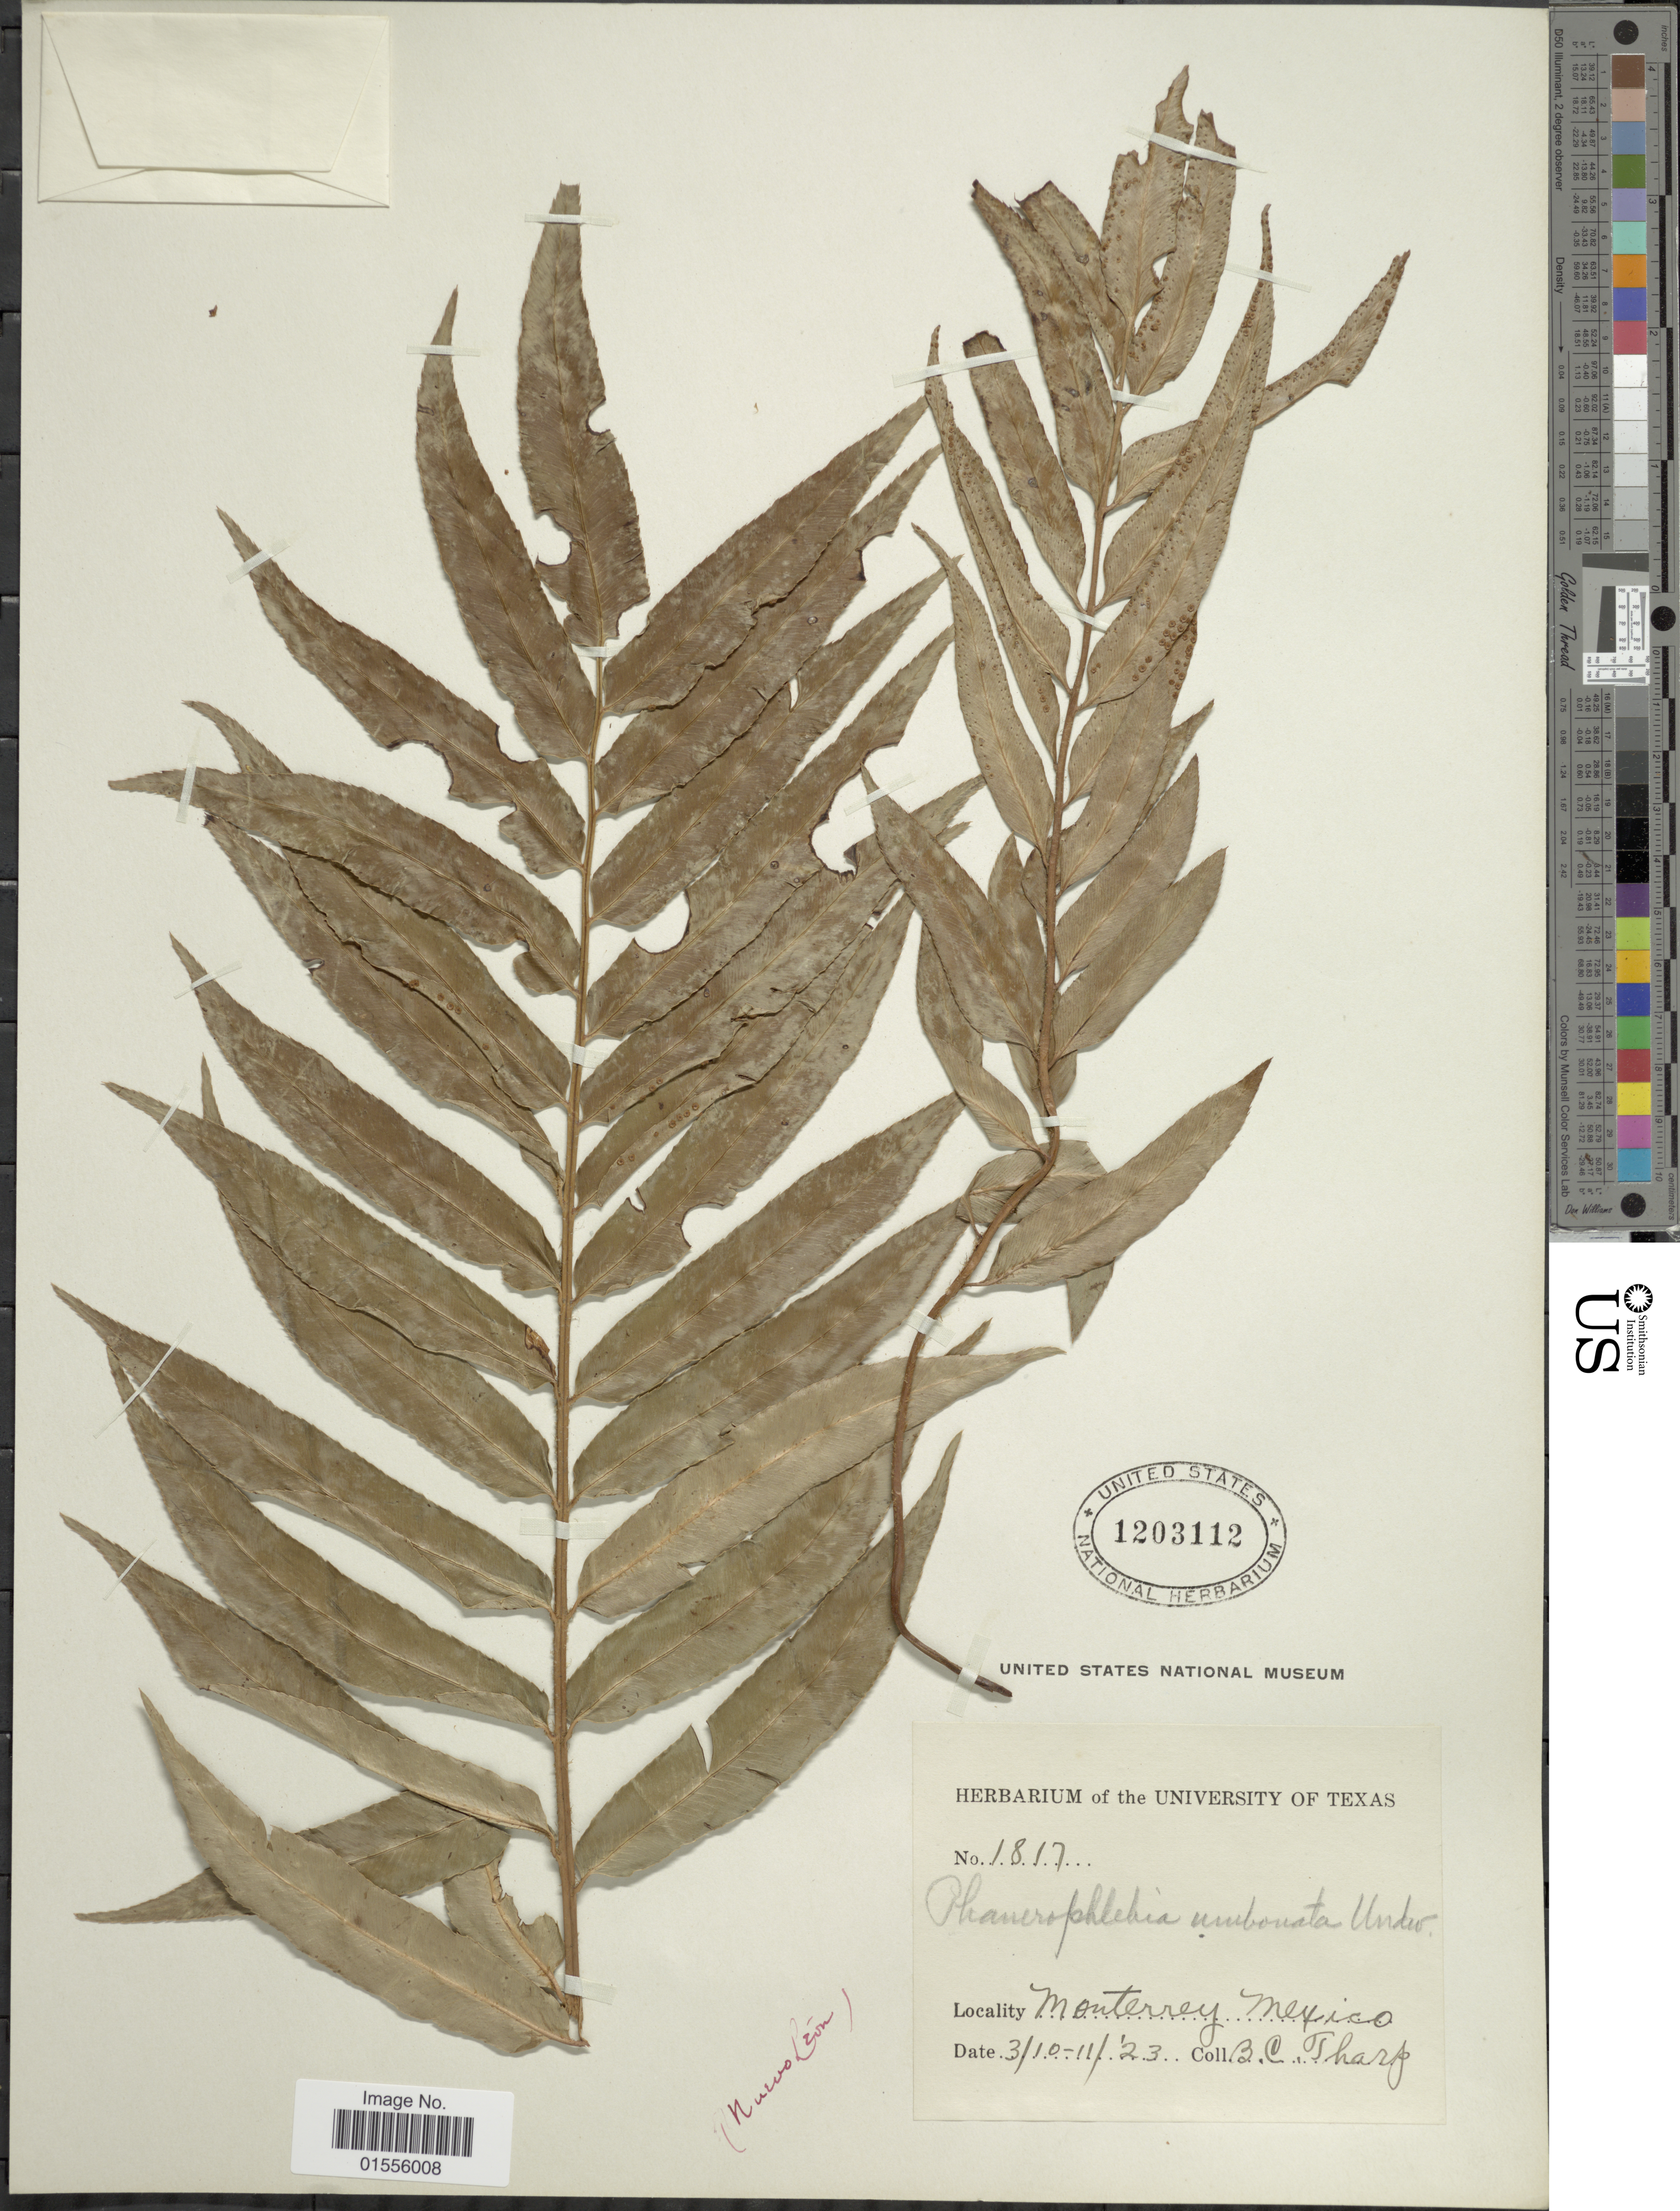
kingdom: Plantae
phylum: Tracheophyta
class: Polypodiopsida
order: Polypodiales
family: Dryopteridaceae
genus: Phanerophlebia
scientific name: Phanerophlebia umbonata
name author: Underw.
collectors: B. C. Tharp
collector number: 1817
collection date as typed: Transcribed d/m/y: 3/10/23 to 3/11/23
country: Mexico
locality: Monterrey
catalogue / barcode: US 1203112